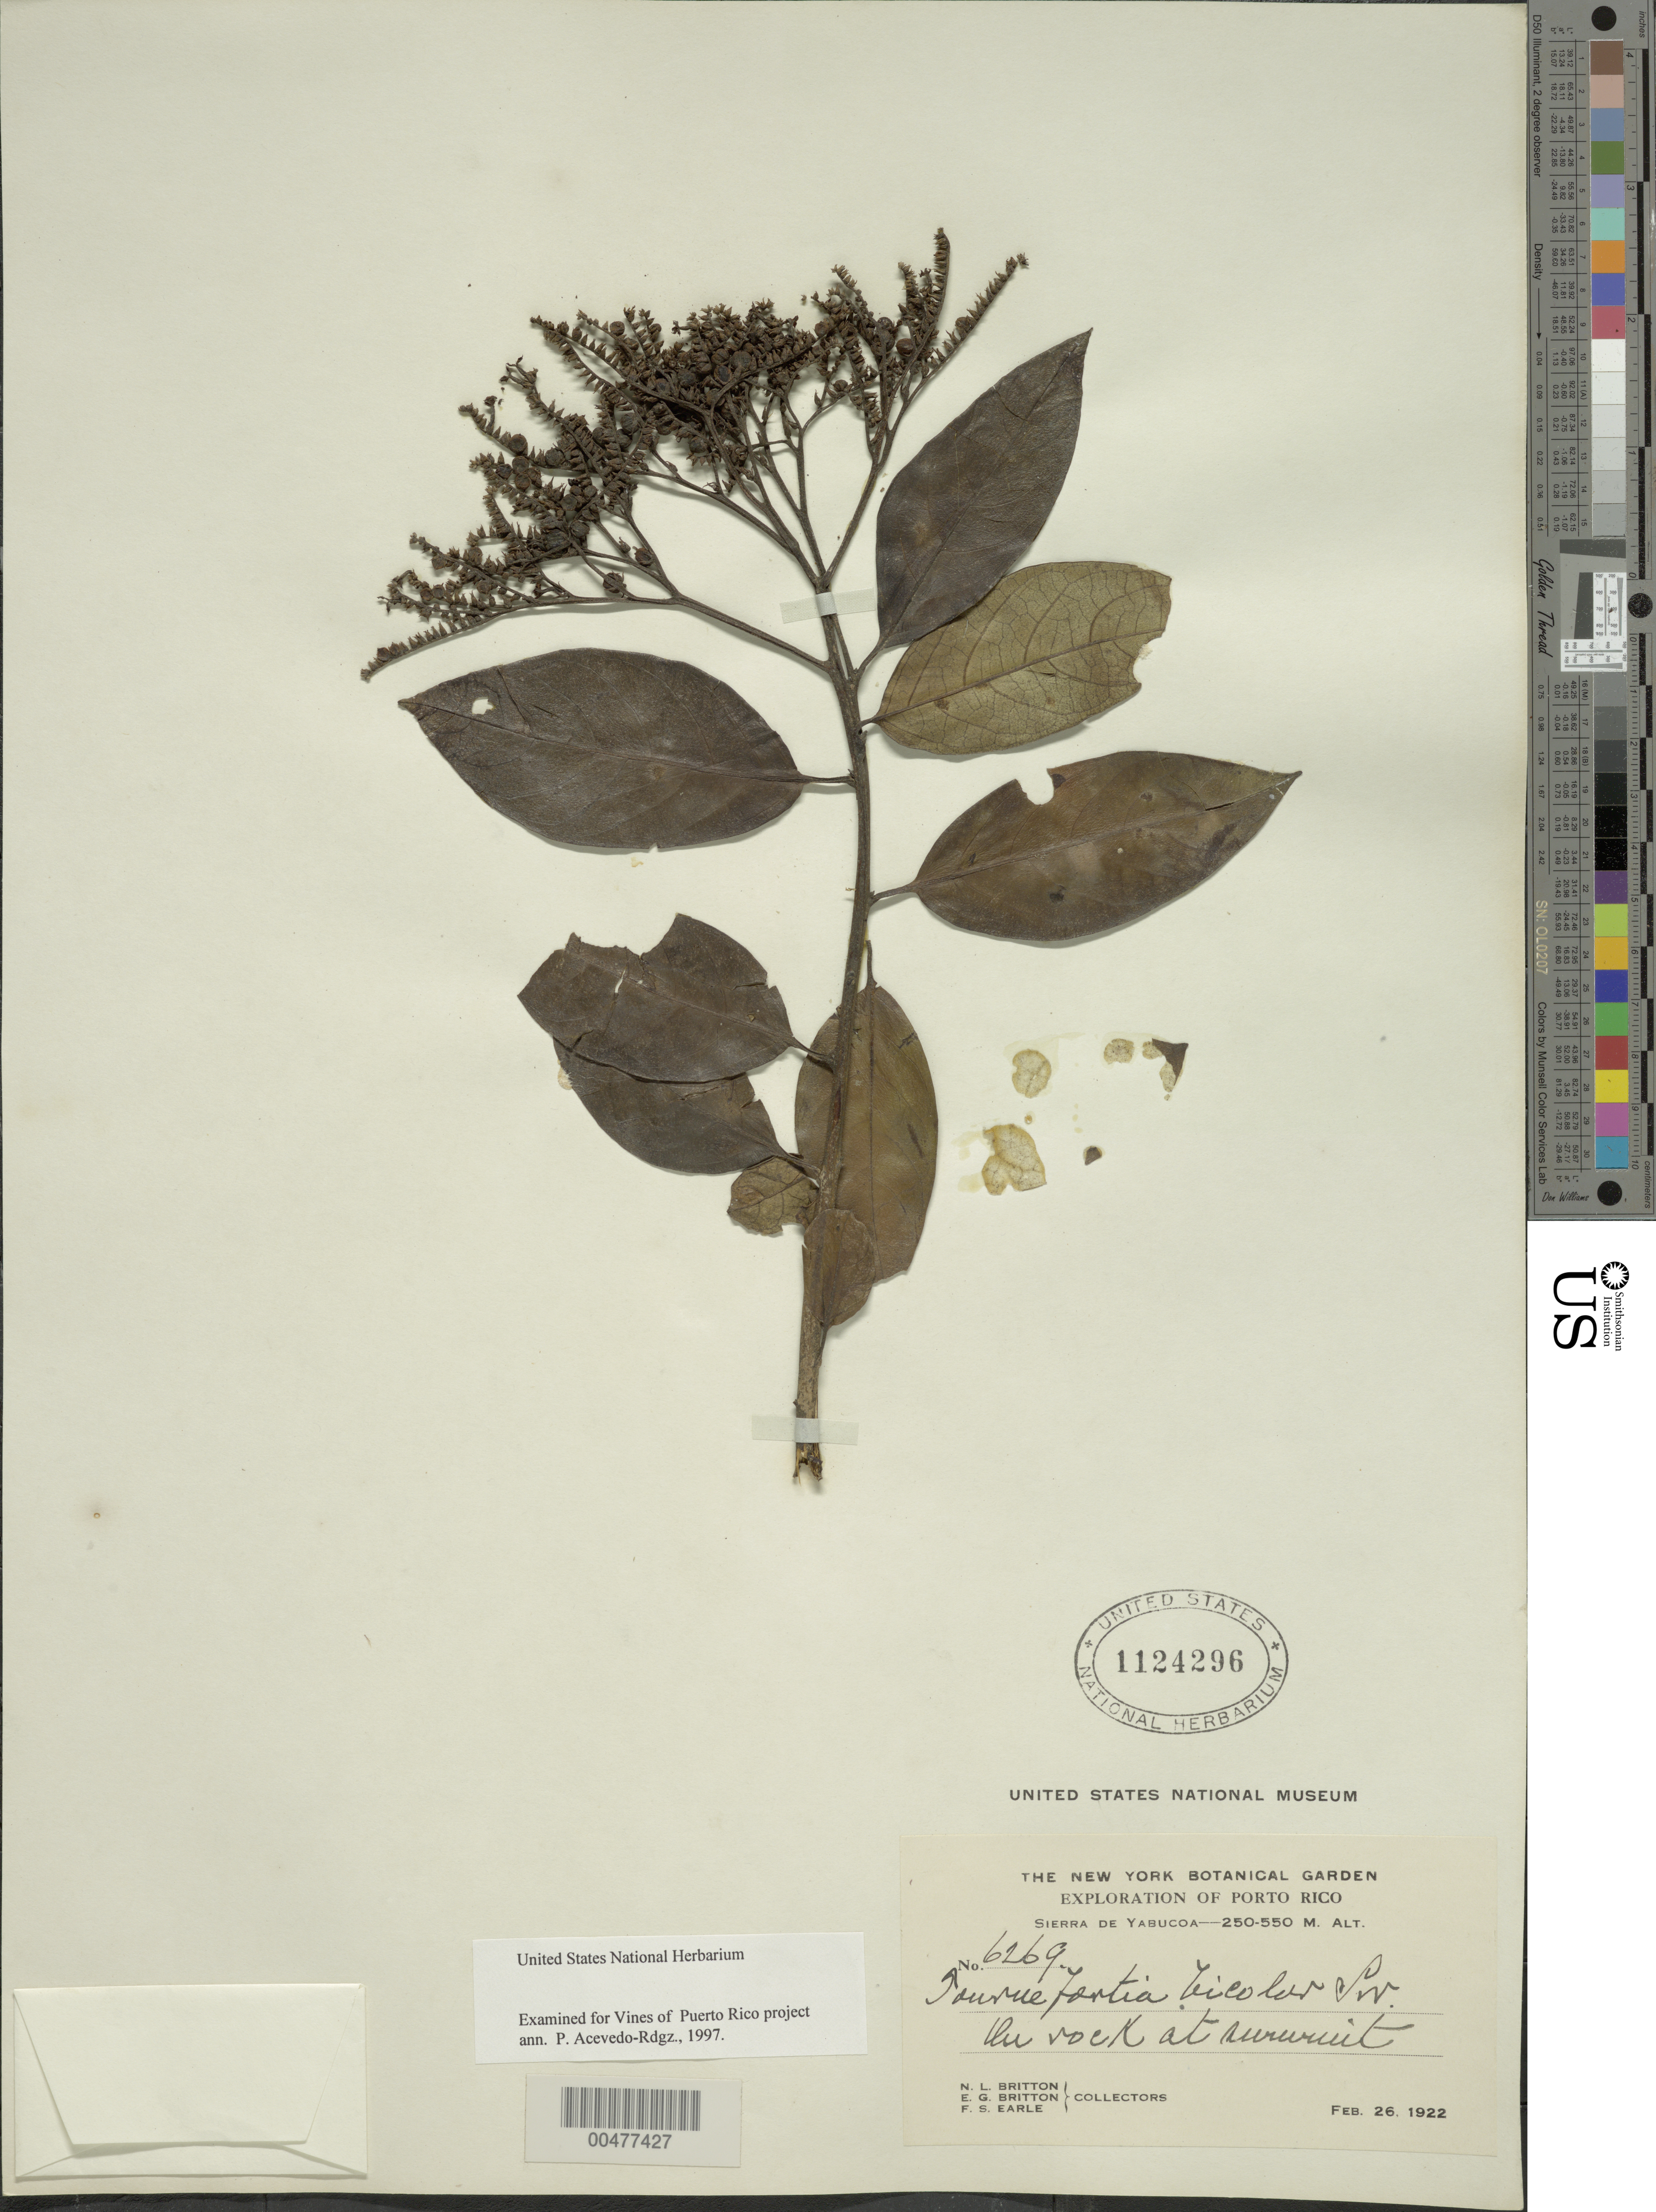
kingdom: Plantae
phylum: Tracheophyta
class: Magnoliopsida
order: Boraginales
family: Heliotropiaceae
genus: Tournefortia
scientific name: Tournefortia bicolor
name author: Sw.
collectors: N. Britton, E. G. Britton & F. S. Earle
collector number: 6269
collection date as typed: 26 Feb 1922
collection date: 1922-02-26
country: Puerto Rico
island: Greater Antilles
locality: Au rock at sururuit.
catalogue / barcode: US 1124296